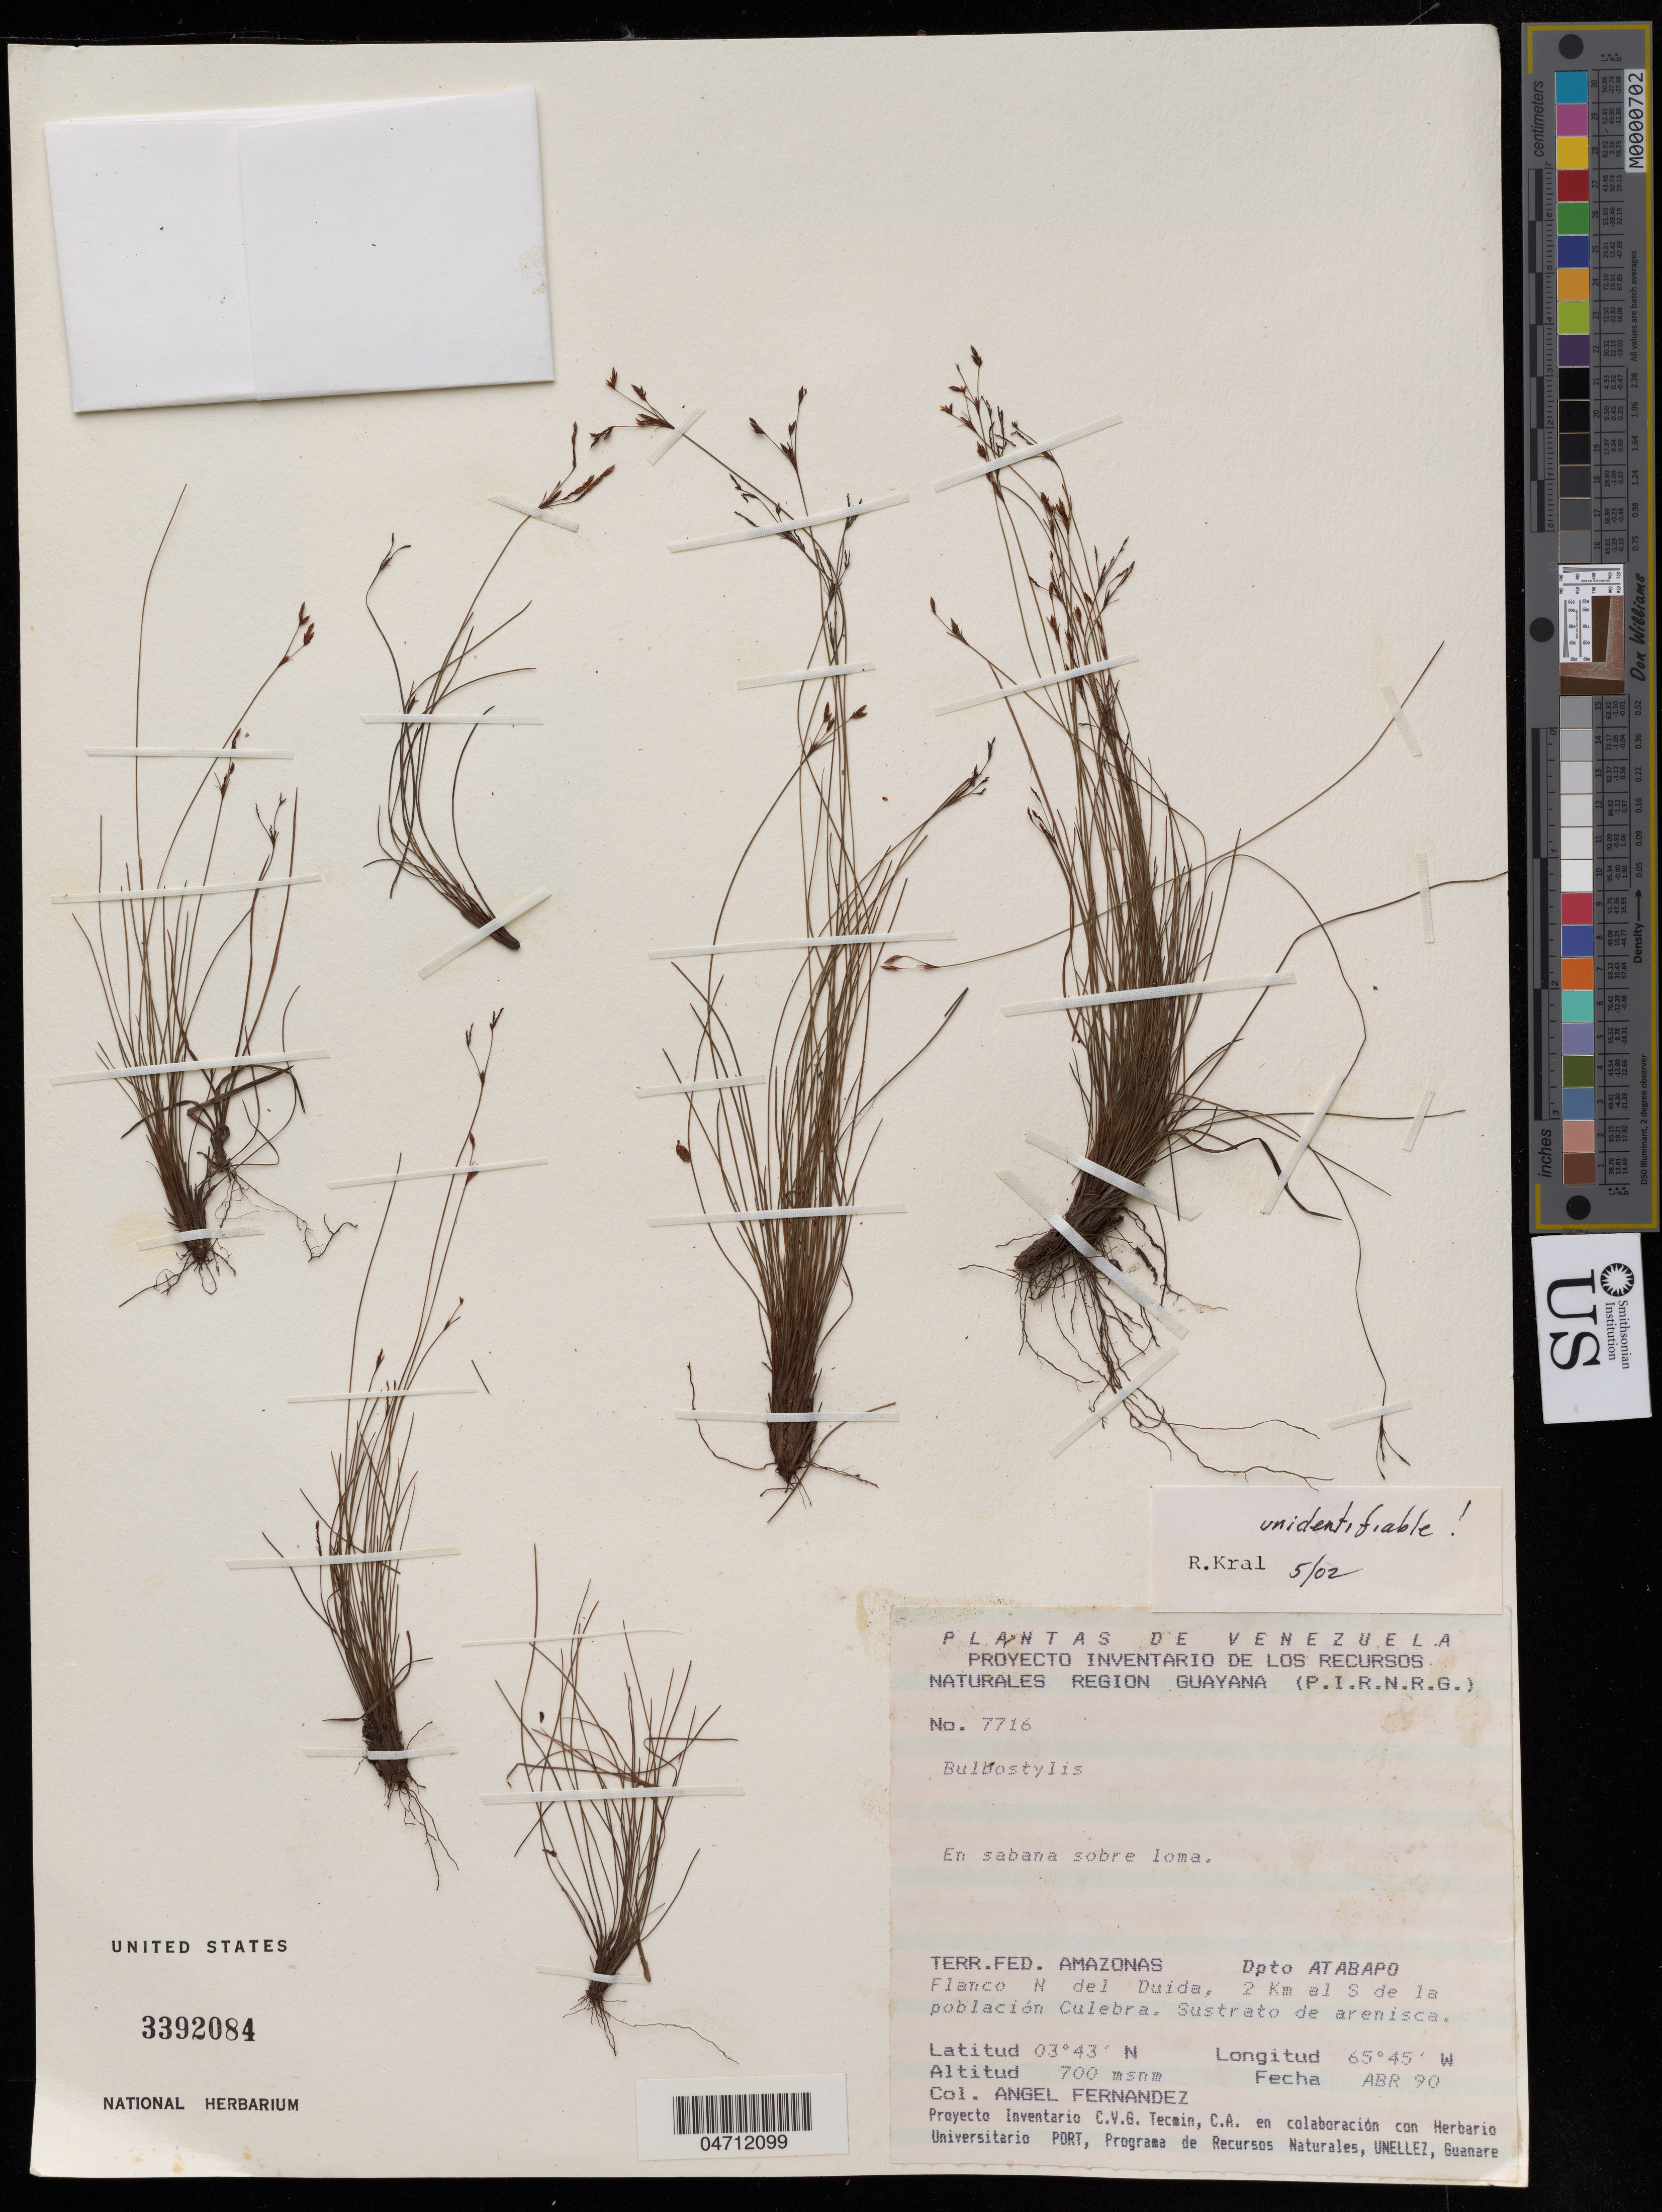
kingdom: Plantae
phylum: Tracheophyta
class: Liliopsida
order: Poales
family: Cyperaceae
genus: Bulbostylis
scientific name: Bulbostylis sp.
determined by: Kral, R.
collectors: A. Fernández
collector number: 7716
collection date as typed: Apr-90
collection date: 1990-04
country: Venezuela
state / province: Amazonas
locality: Flanco N del Duida, 2 km al S de la poblacion Culebra. Sustrato de arenisca.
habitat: En sabana sobre loma. Sustrato de arenisca.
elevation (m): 700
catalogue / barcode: US 3392084